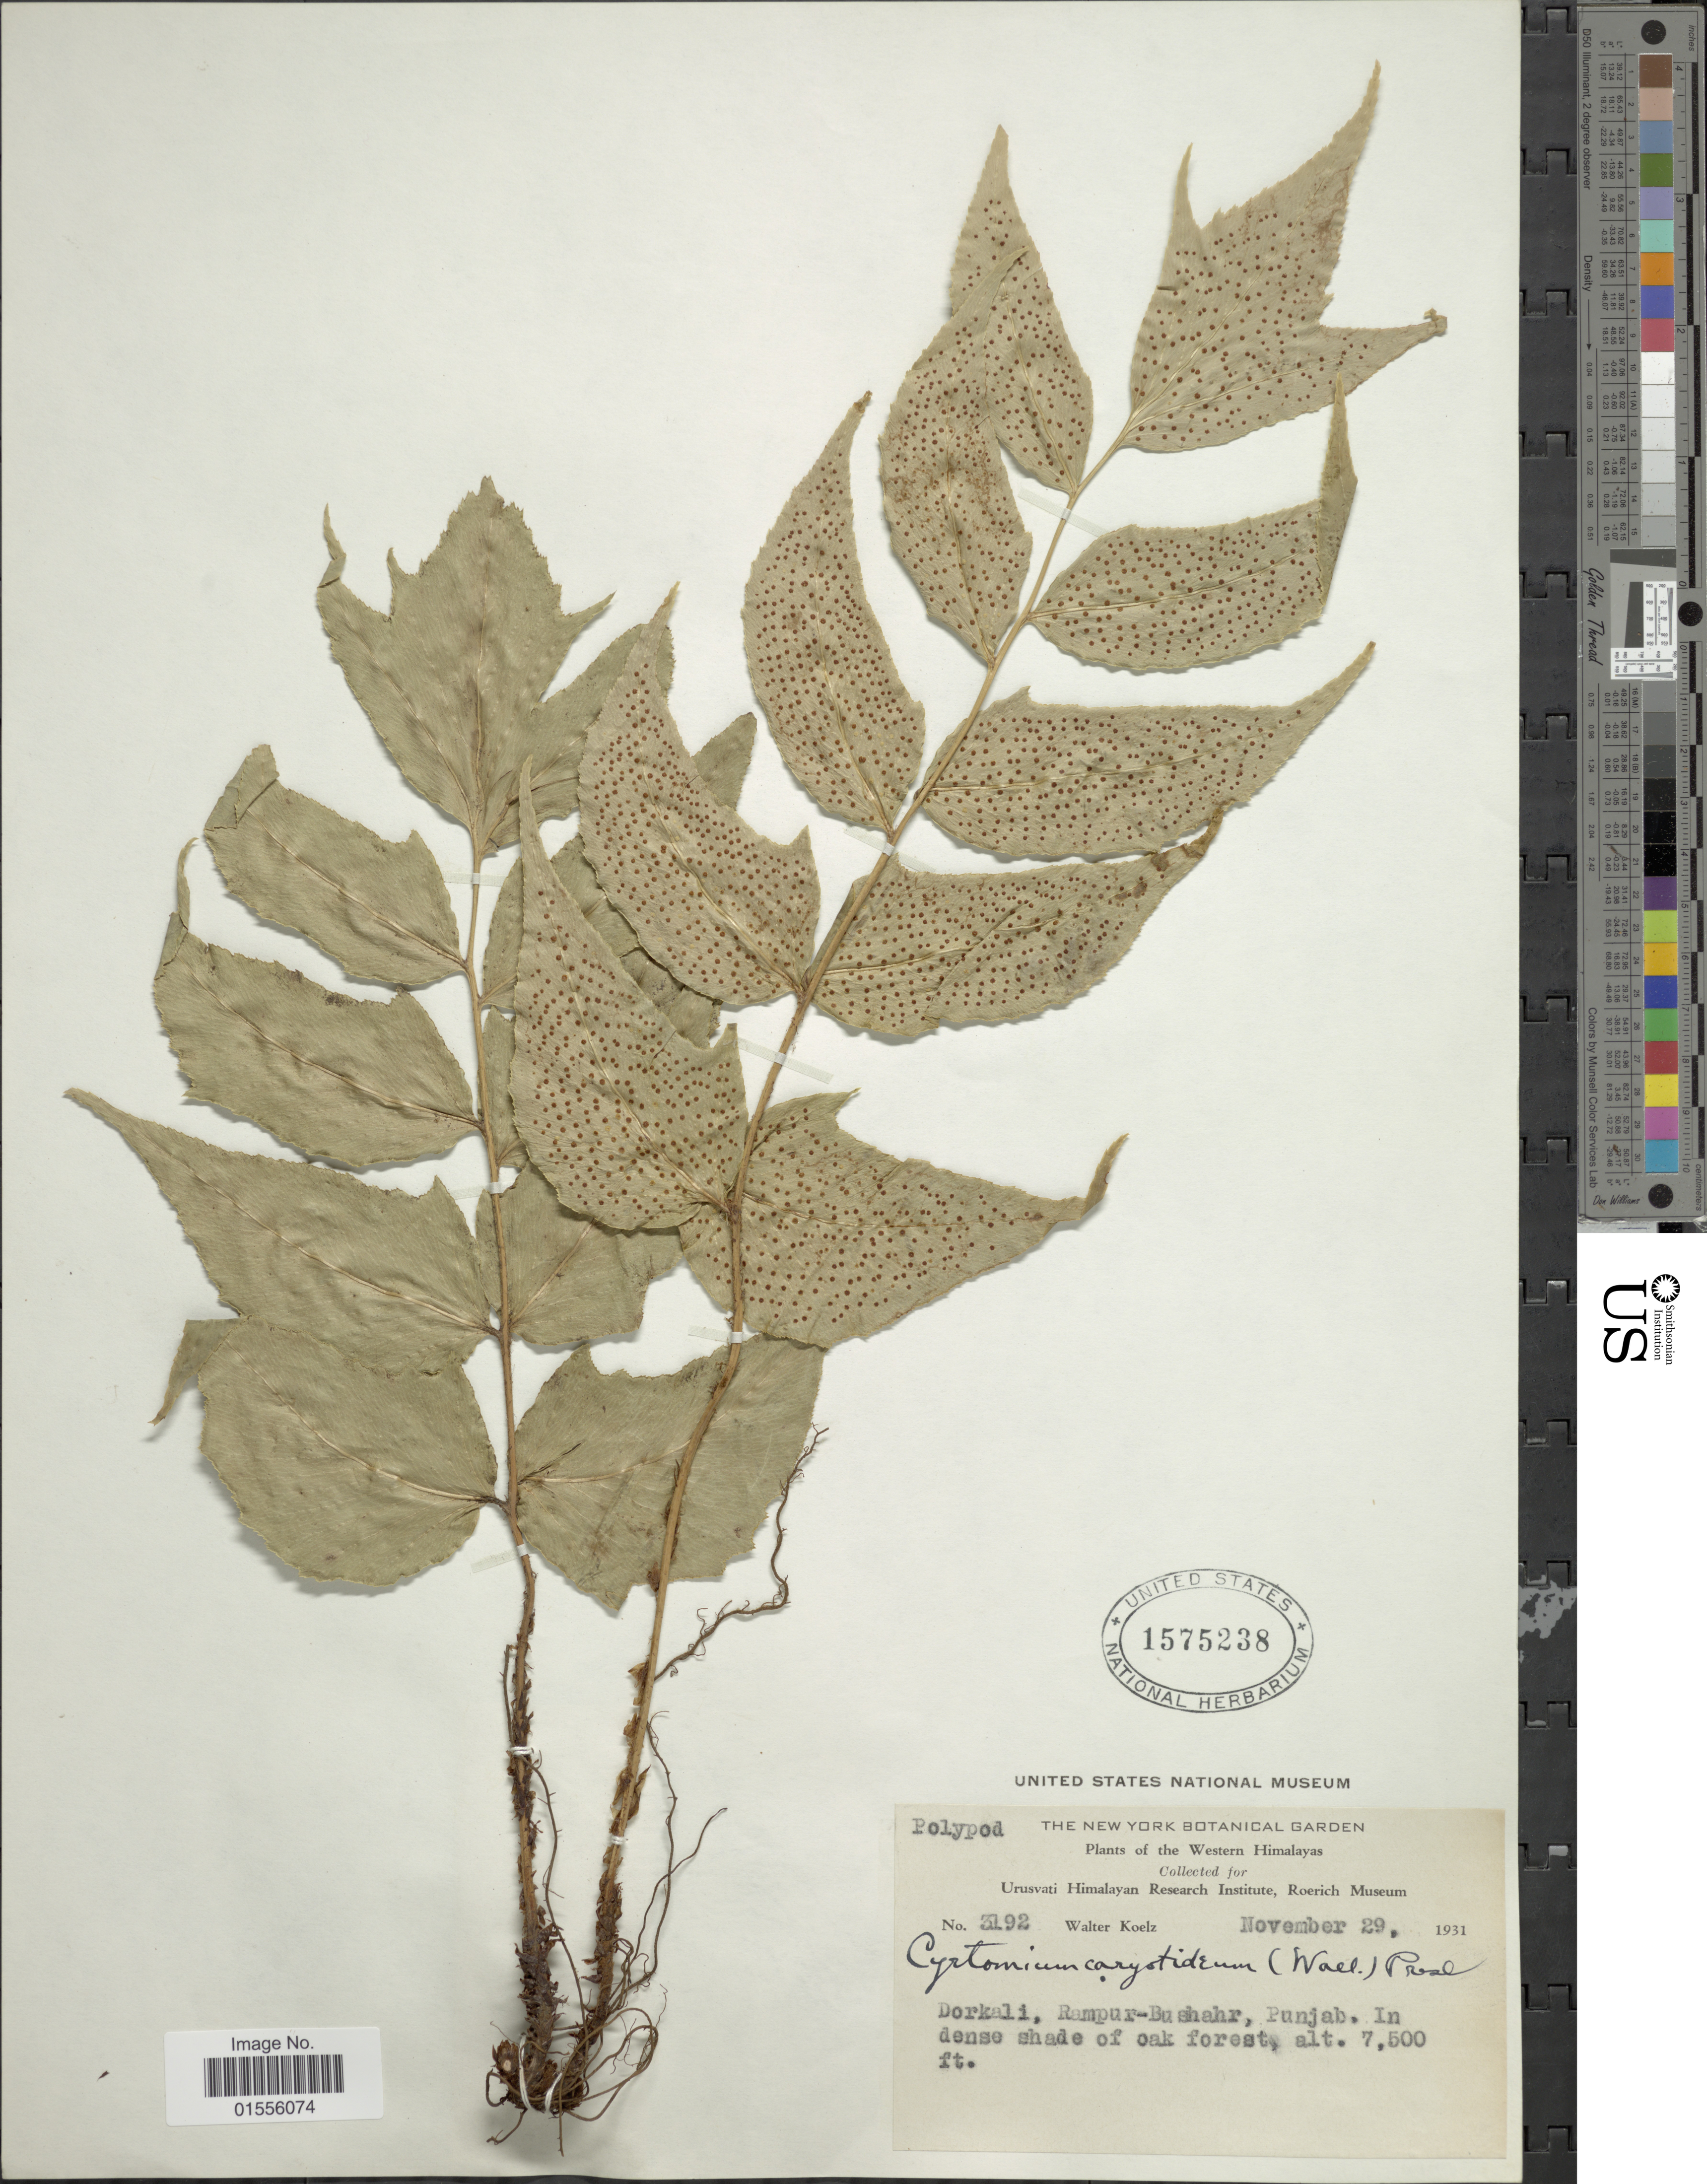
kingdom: Plantae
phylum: Tracheophyta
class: Polypodiopsida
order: Polypodiales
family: Dryopteridaceae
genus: Cyrtomium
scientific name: Cyrtomium caryotideum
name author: (Wall. ex Hook. & Grev.) C. Presl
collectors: W. N. Koelz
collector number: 3192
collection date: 1931-11-29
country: India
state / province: Punjab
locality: Western Himalayas, Dorkhali, Rampur-Bushahr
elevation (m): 2286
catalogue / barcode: US 157238